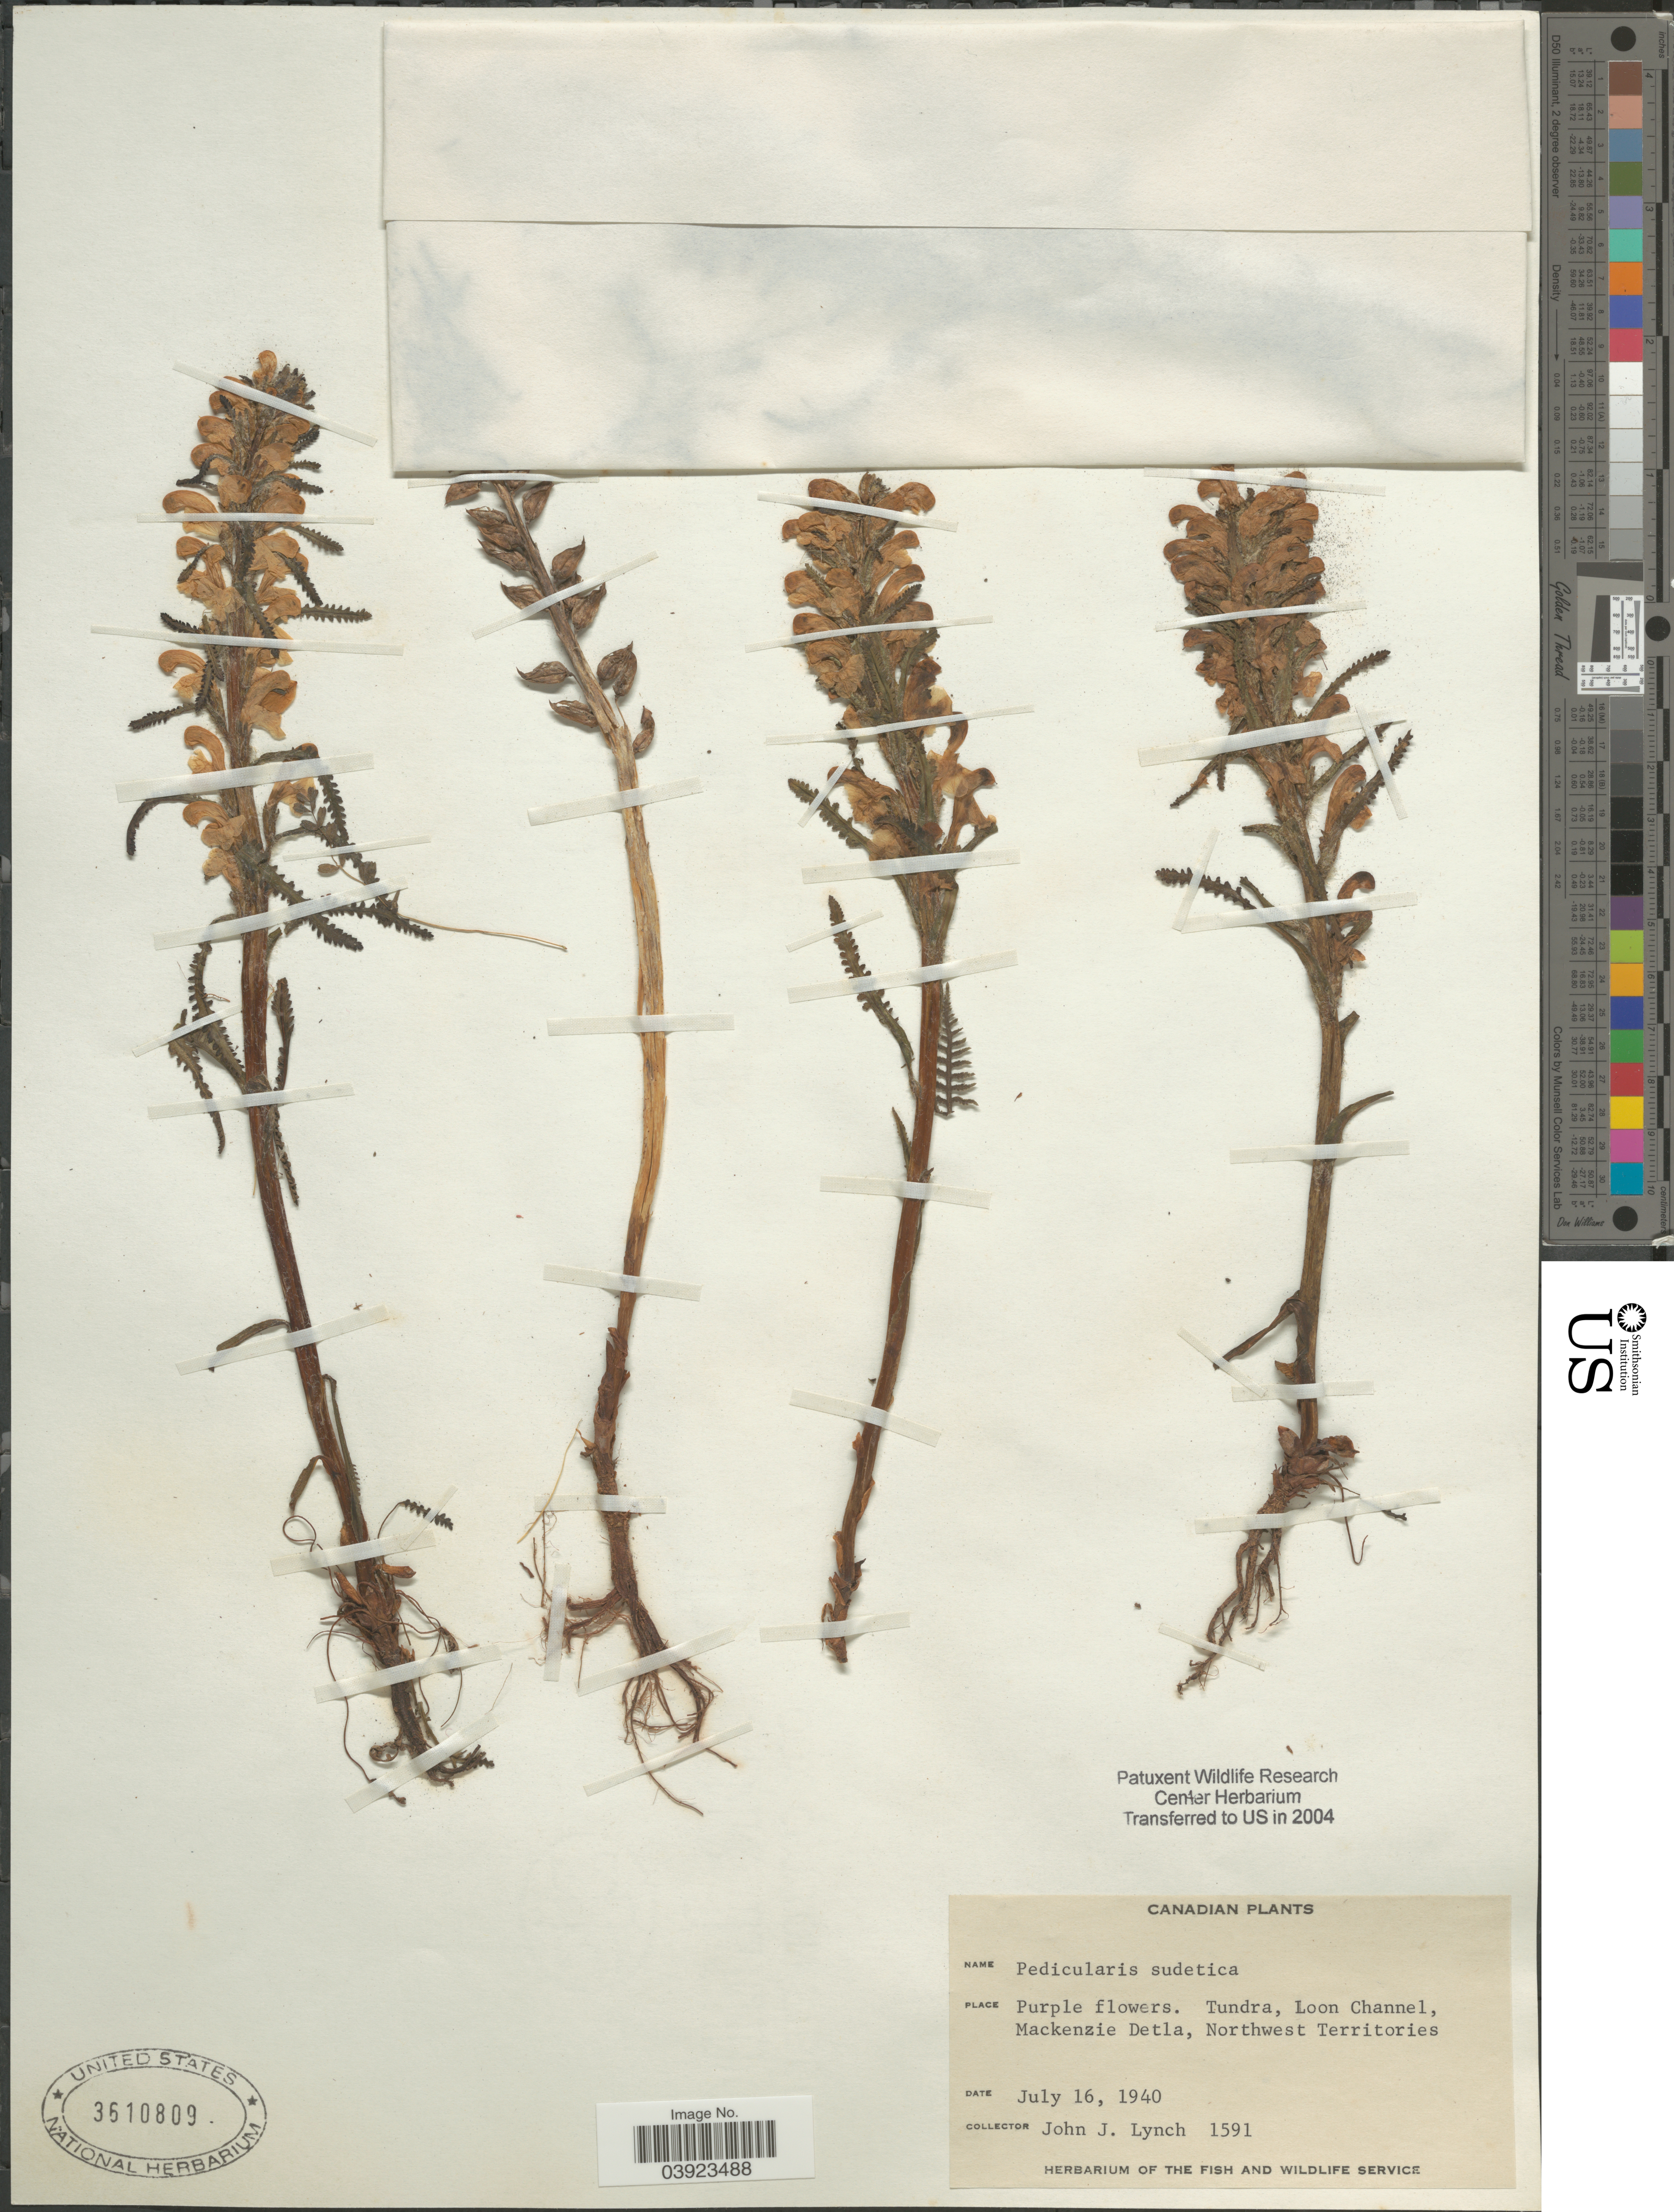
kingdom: Plantae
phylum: Tracheophyta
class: Magnoliopsida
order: Lamiales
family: Orobanchaceae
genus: Pedicularis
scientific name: Pedicularis sudetica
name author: Willd.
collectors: J. Lynch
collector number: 1591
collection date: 1940-07-16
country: Canada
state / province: Northwest Territories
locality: Tundra, Loon Channel, Mackenzie Detla.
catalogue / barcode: US 3610809